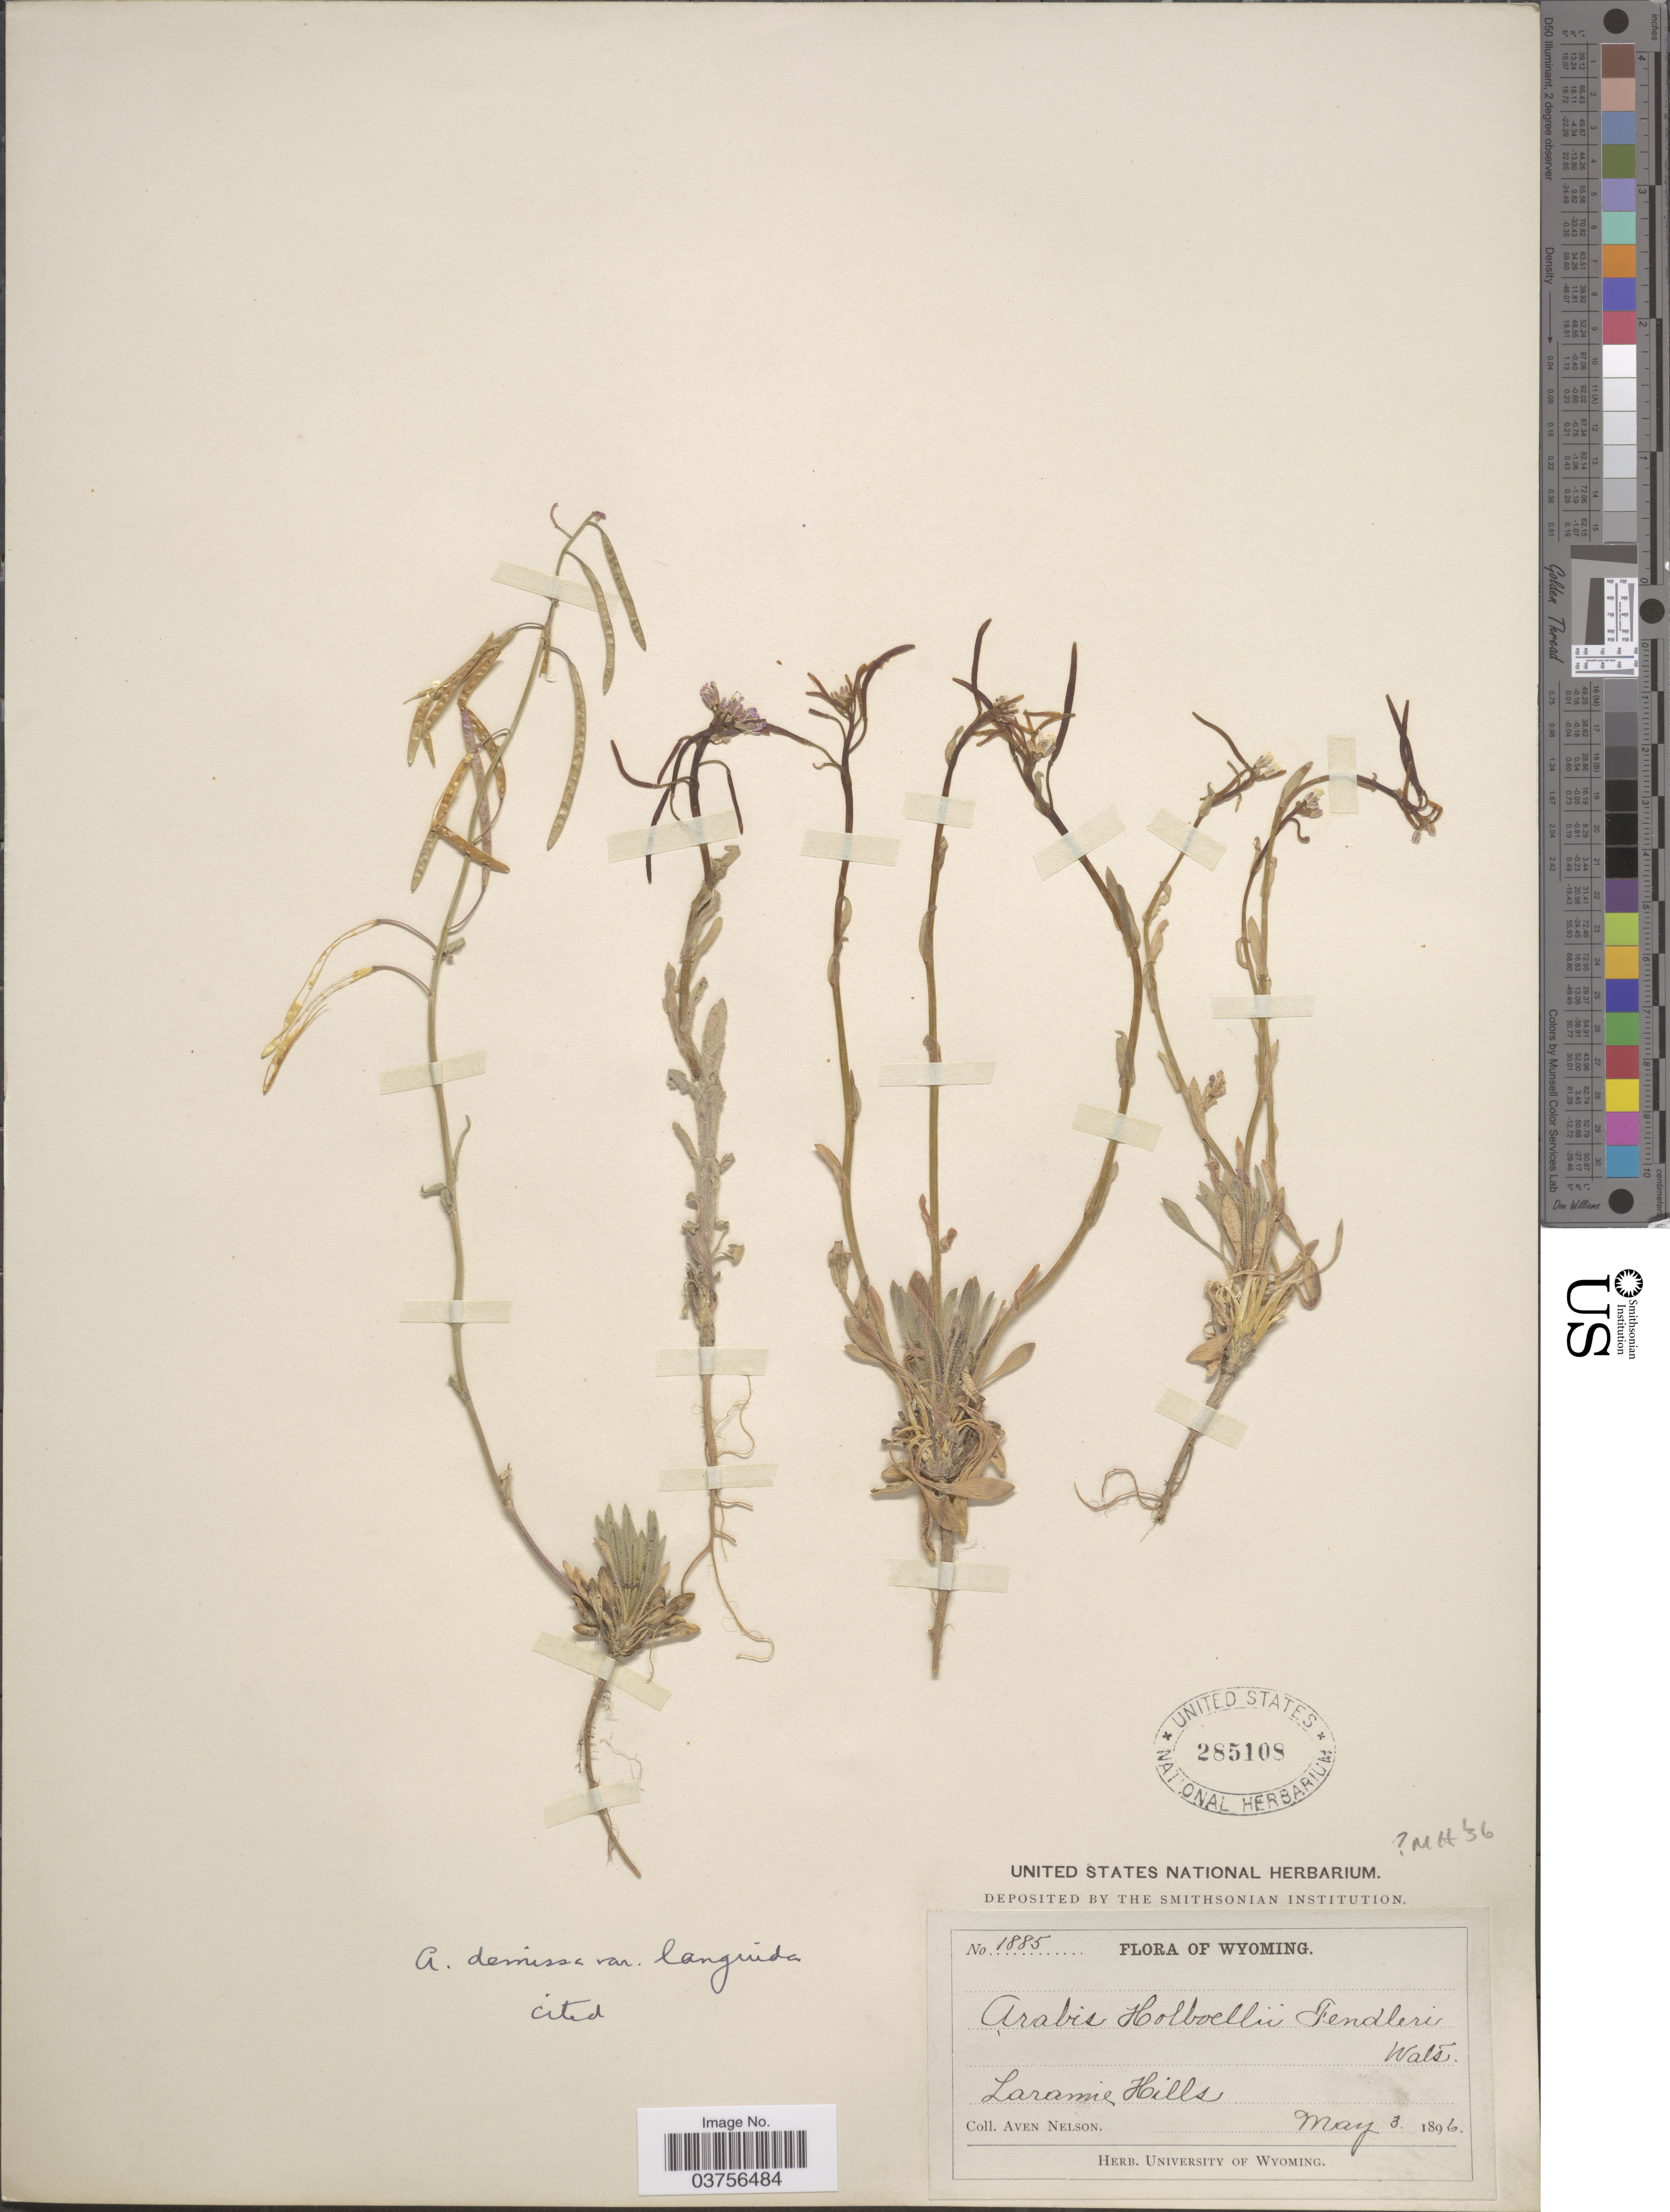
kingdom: Plantae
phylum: Tracheophyta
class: Magnoliopsida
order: Brassicales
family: Brassicaceae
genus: Arabis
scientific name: Arabis demissa var. demissa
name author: Greene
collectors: A. Nelson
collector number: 1885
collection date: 1896-05-03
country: United States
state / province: Wyoming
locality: Laramie Hills.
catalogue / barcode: US 285108